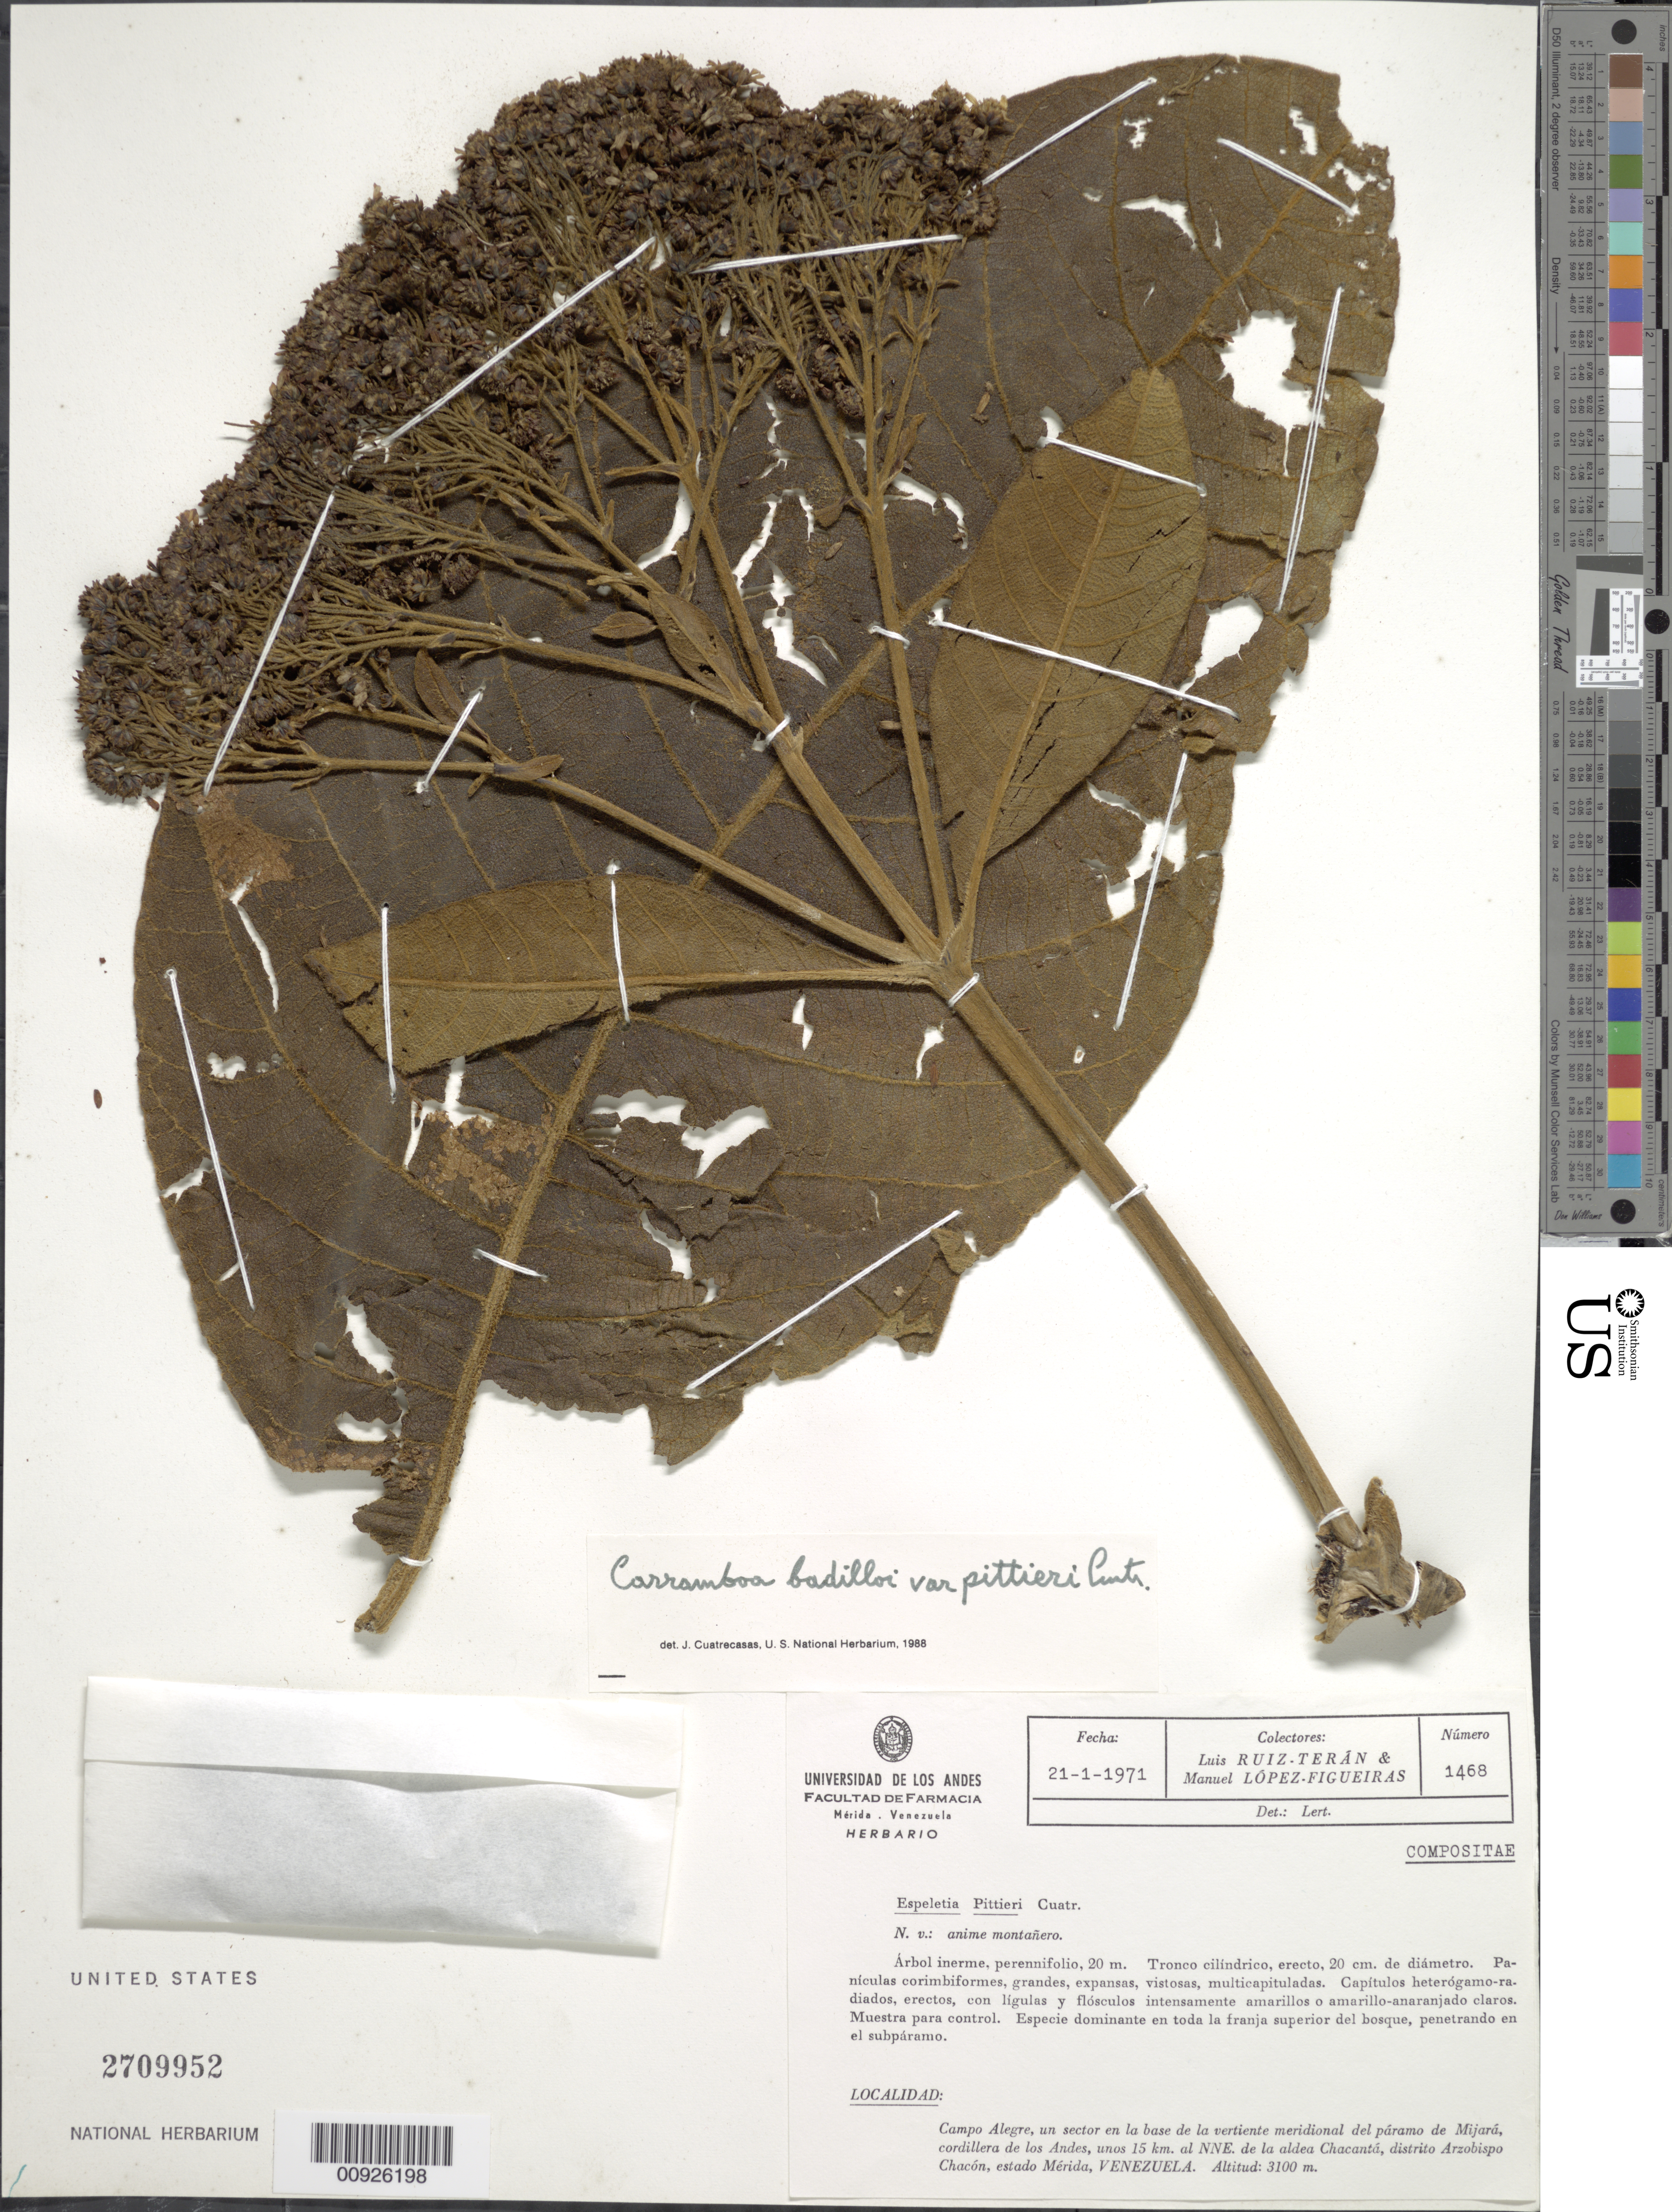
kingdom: Plantae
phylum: Tracheophyta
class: Magnoliopsida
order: Asterales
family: Asteraceae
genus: Carramboa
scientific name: Carramboa badilloi var. pittieri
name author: (Cuatrec.) Cuatrec.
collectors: L. Teran & M. López Figueiras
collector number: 1468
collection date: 1971-01-21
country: Venezuela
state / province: Mérida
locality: Campo Alegre, un sector en la base de la vertiente meridional del paramo de Mijara, cordillera de los Andes, unos 15 km. al NNE. de la aldea Chacanta, distrito Arzobispo Chacon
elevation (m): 3100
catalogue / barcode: US 2709952